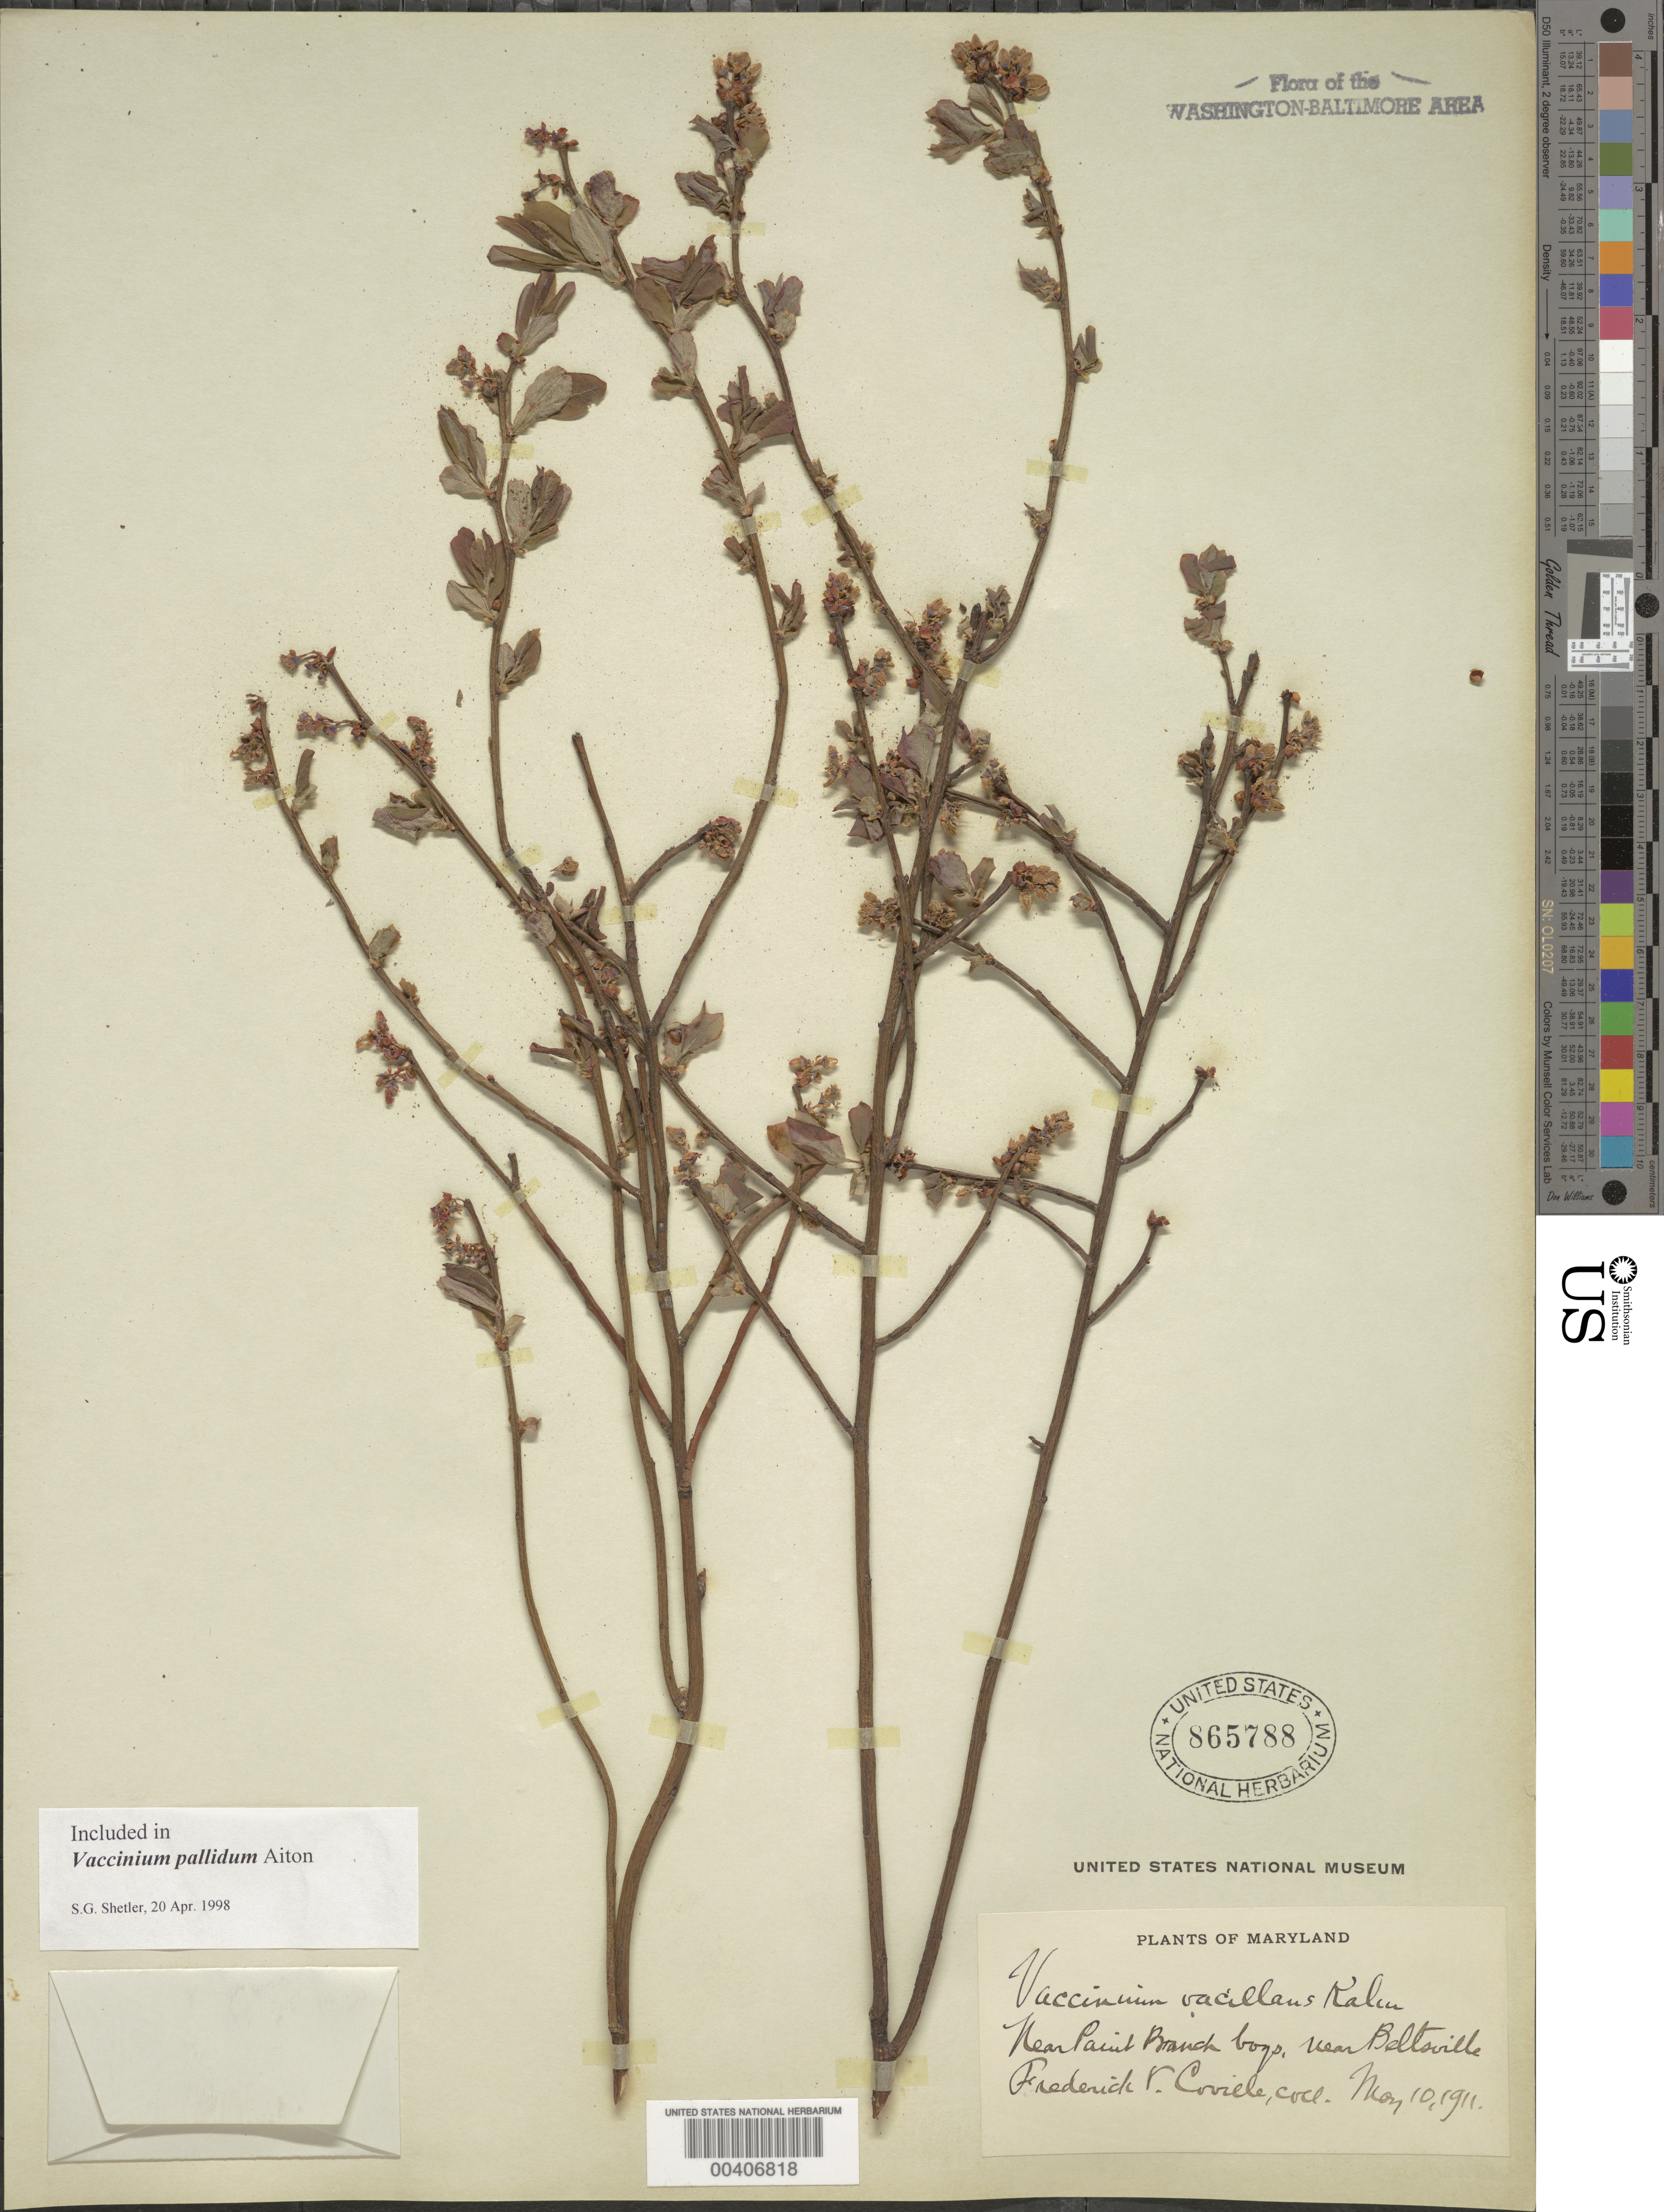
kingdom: Plantae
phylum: Tracheophyta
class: Magnoliopsida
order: Ericales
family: Ericaceae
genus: Vaccinium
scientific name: Vaccinium pallidum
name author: Aiton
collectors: F. V. Coville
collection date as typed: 10 May 1911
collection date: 1911-05-10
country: United States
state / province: Maryland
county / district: Prince George's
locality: Paint Branch Bog vicinity, Beltsville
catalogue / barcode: US 865788